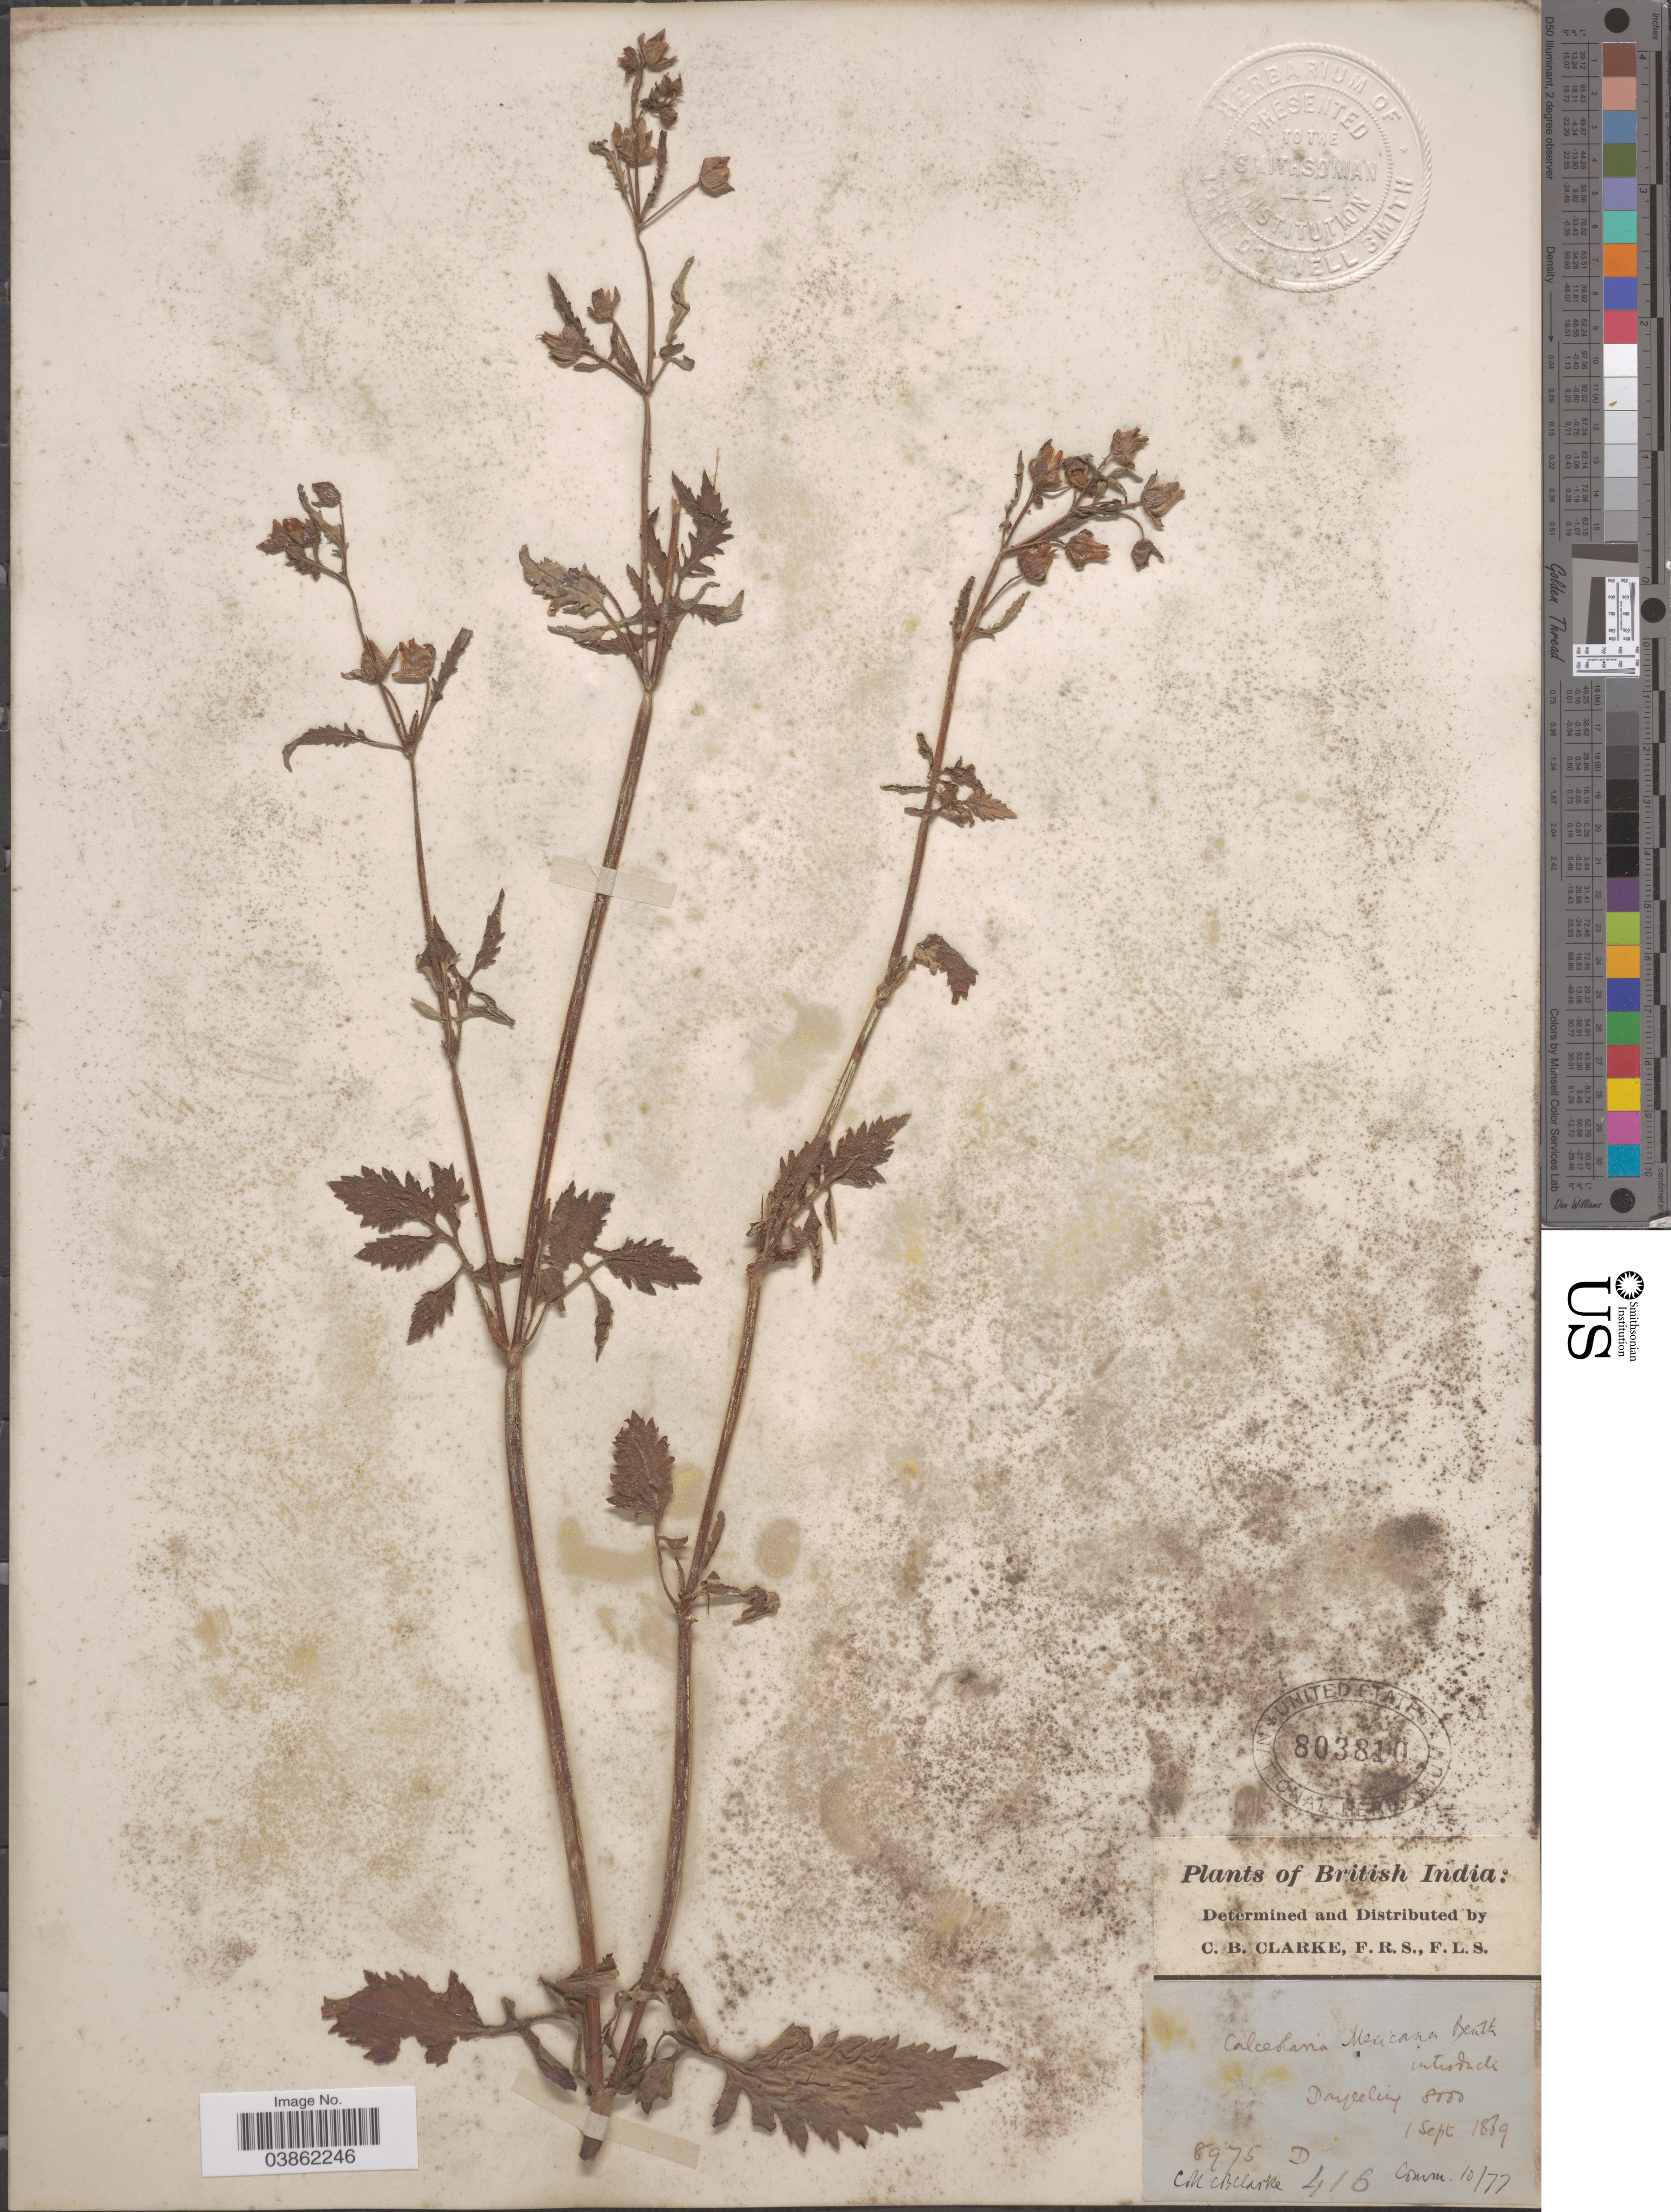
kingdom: Plantae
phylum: Tracheophyta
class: Magnoliopsida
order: Lamiales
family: Calceolariaceae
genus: Calceolaria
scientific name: Calceolaria tripartita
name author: Ruiz & Pav.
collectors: C. B. Clarke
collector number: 8975 D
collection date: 1869-09-01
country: India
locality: British India. Darjeeling.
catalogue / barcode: US 803810